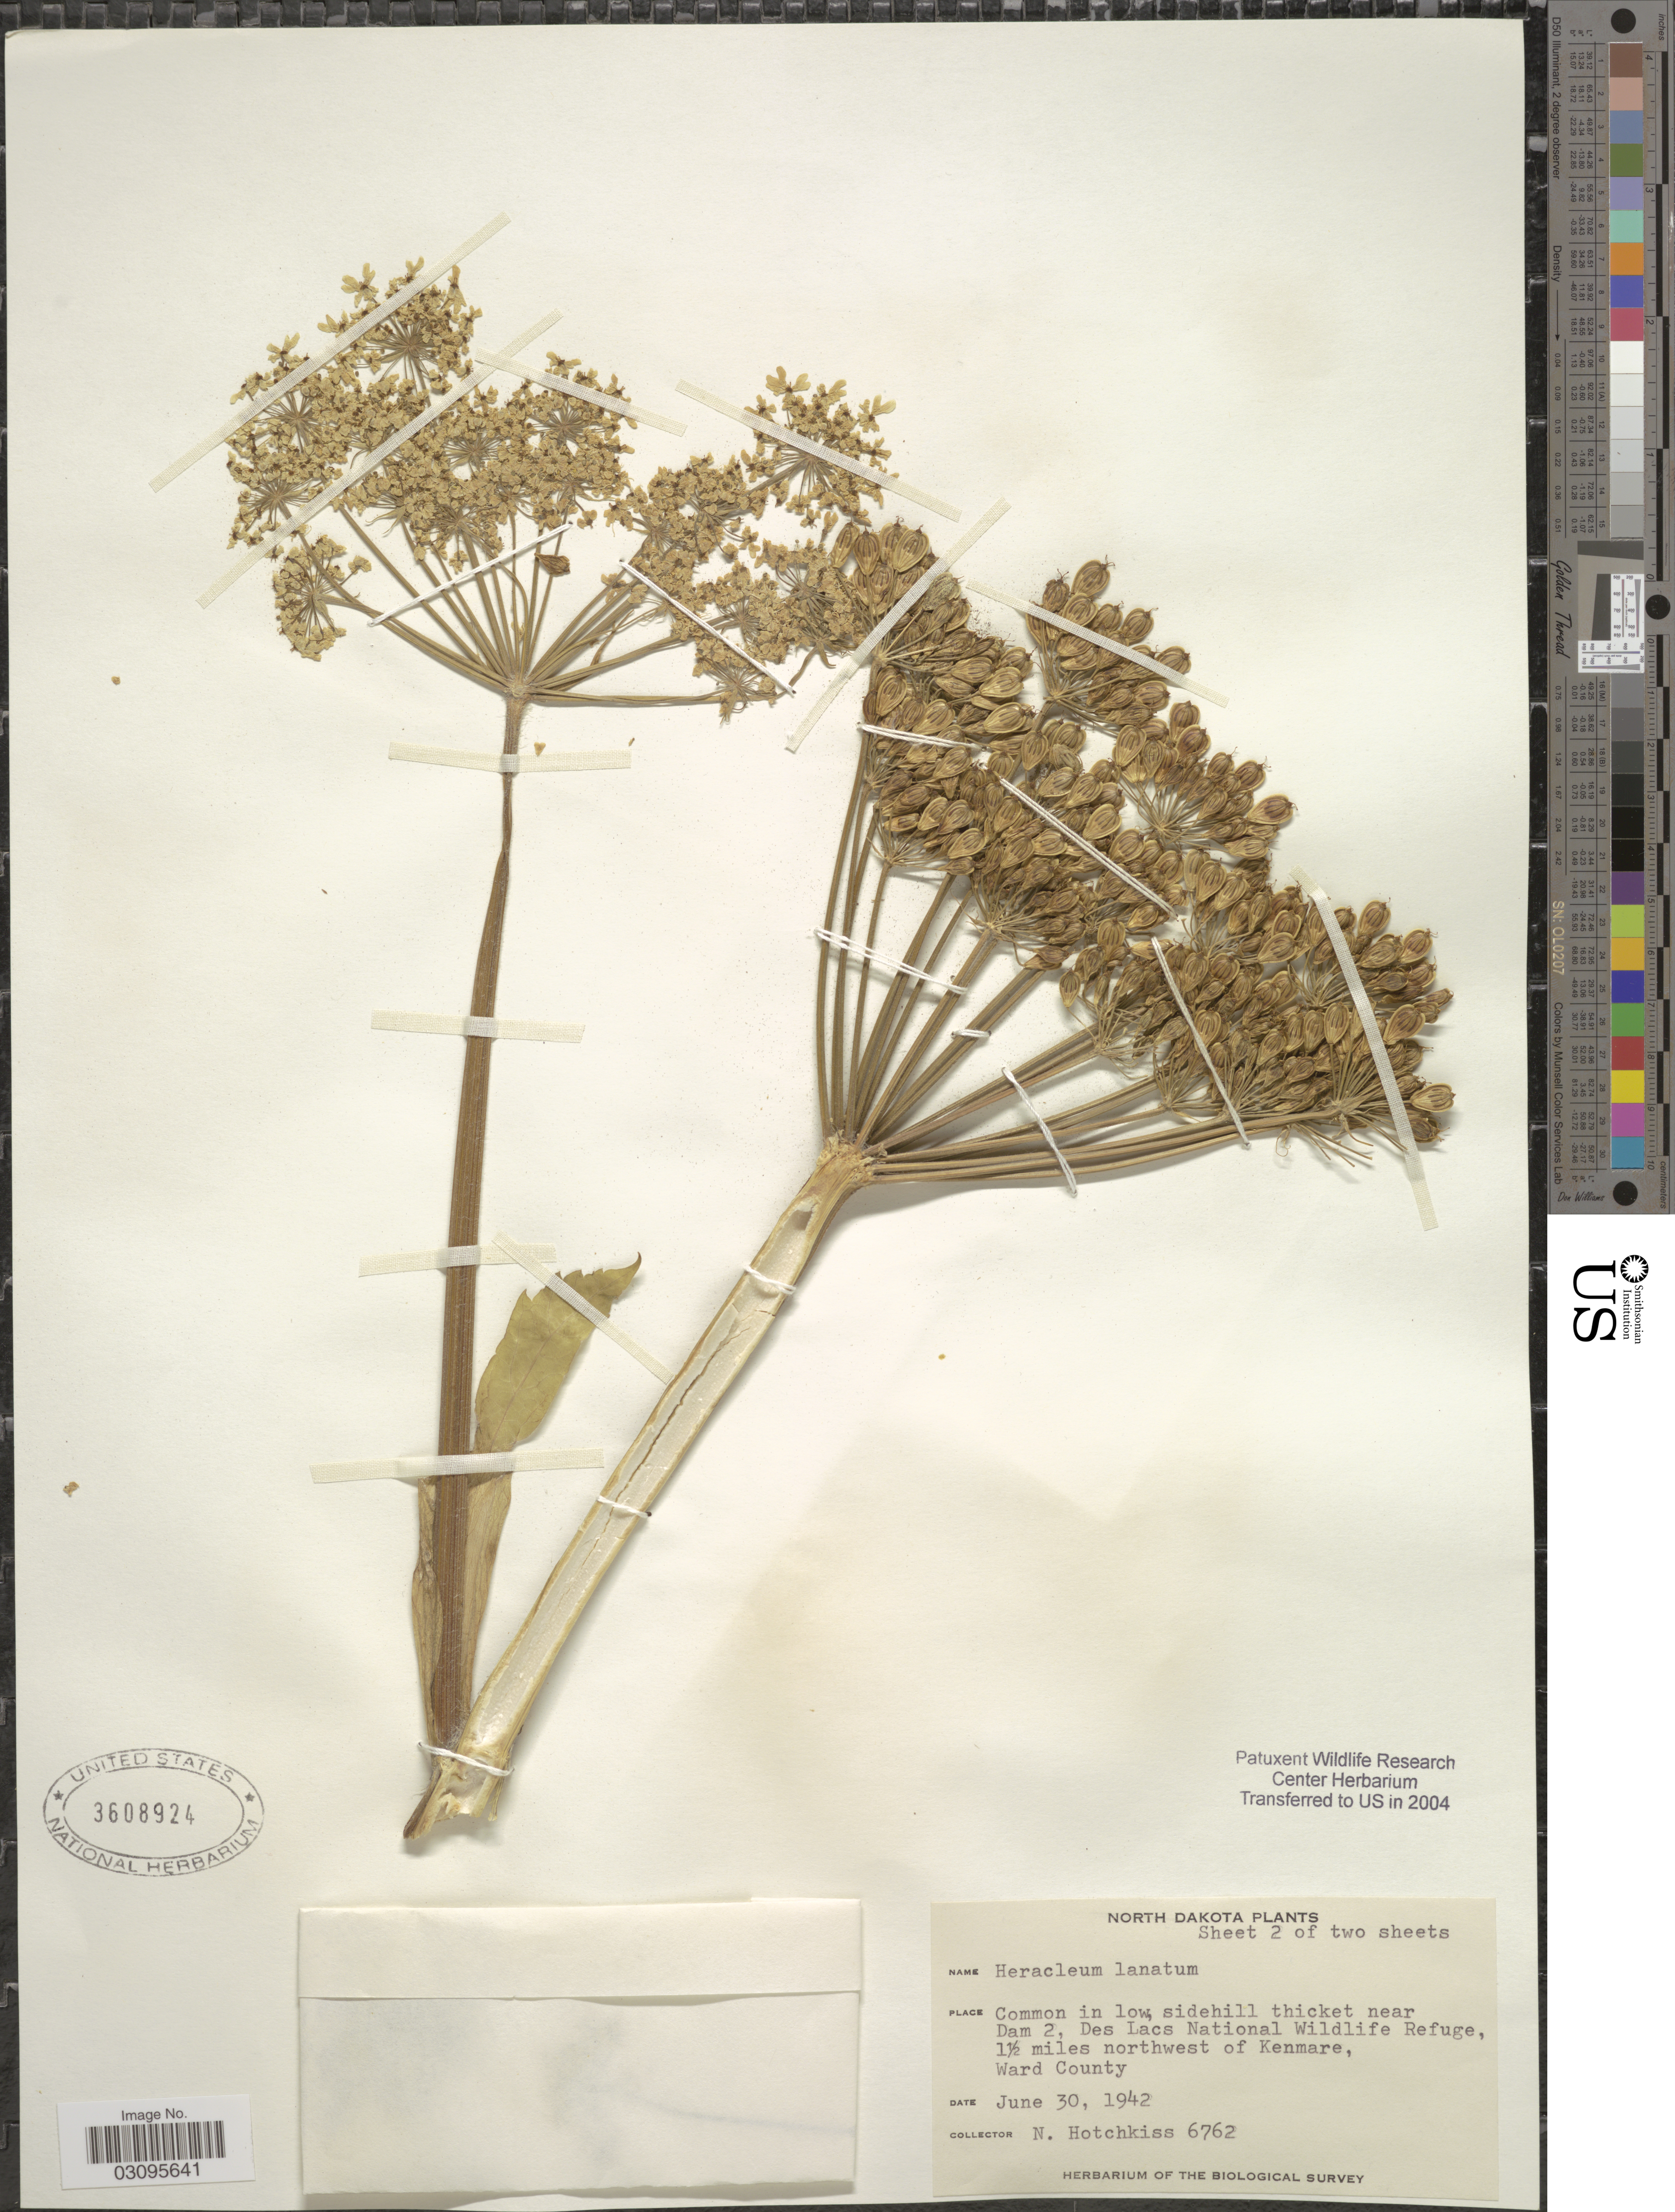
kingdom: Plantae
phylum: Tracheophyta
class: Magnoliopsida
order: Apiales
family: Apiaceae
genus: Heracleum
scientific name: Heracleum lanatum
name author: Michx.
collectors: N. Hotchkiss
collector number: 6762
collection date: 1942-06-30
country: United States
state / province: North Dakota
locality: Common in low side4hill thicket near Dam 2, Des Lacs National Wildlife Refuge, 1½ miles northwest of Kenmare, Ward County.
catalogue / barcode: US 3608924